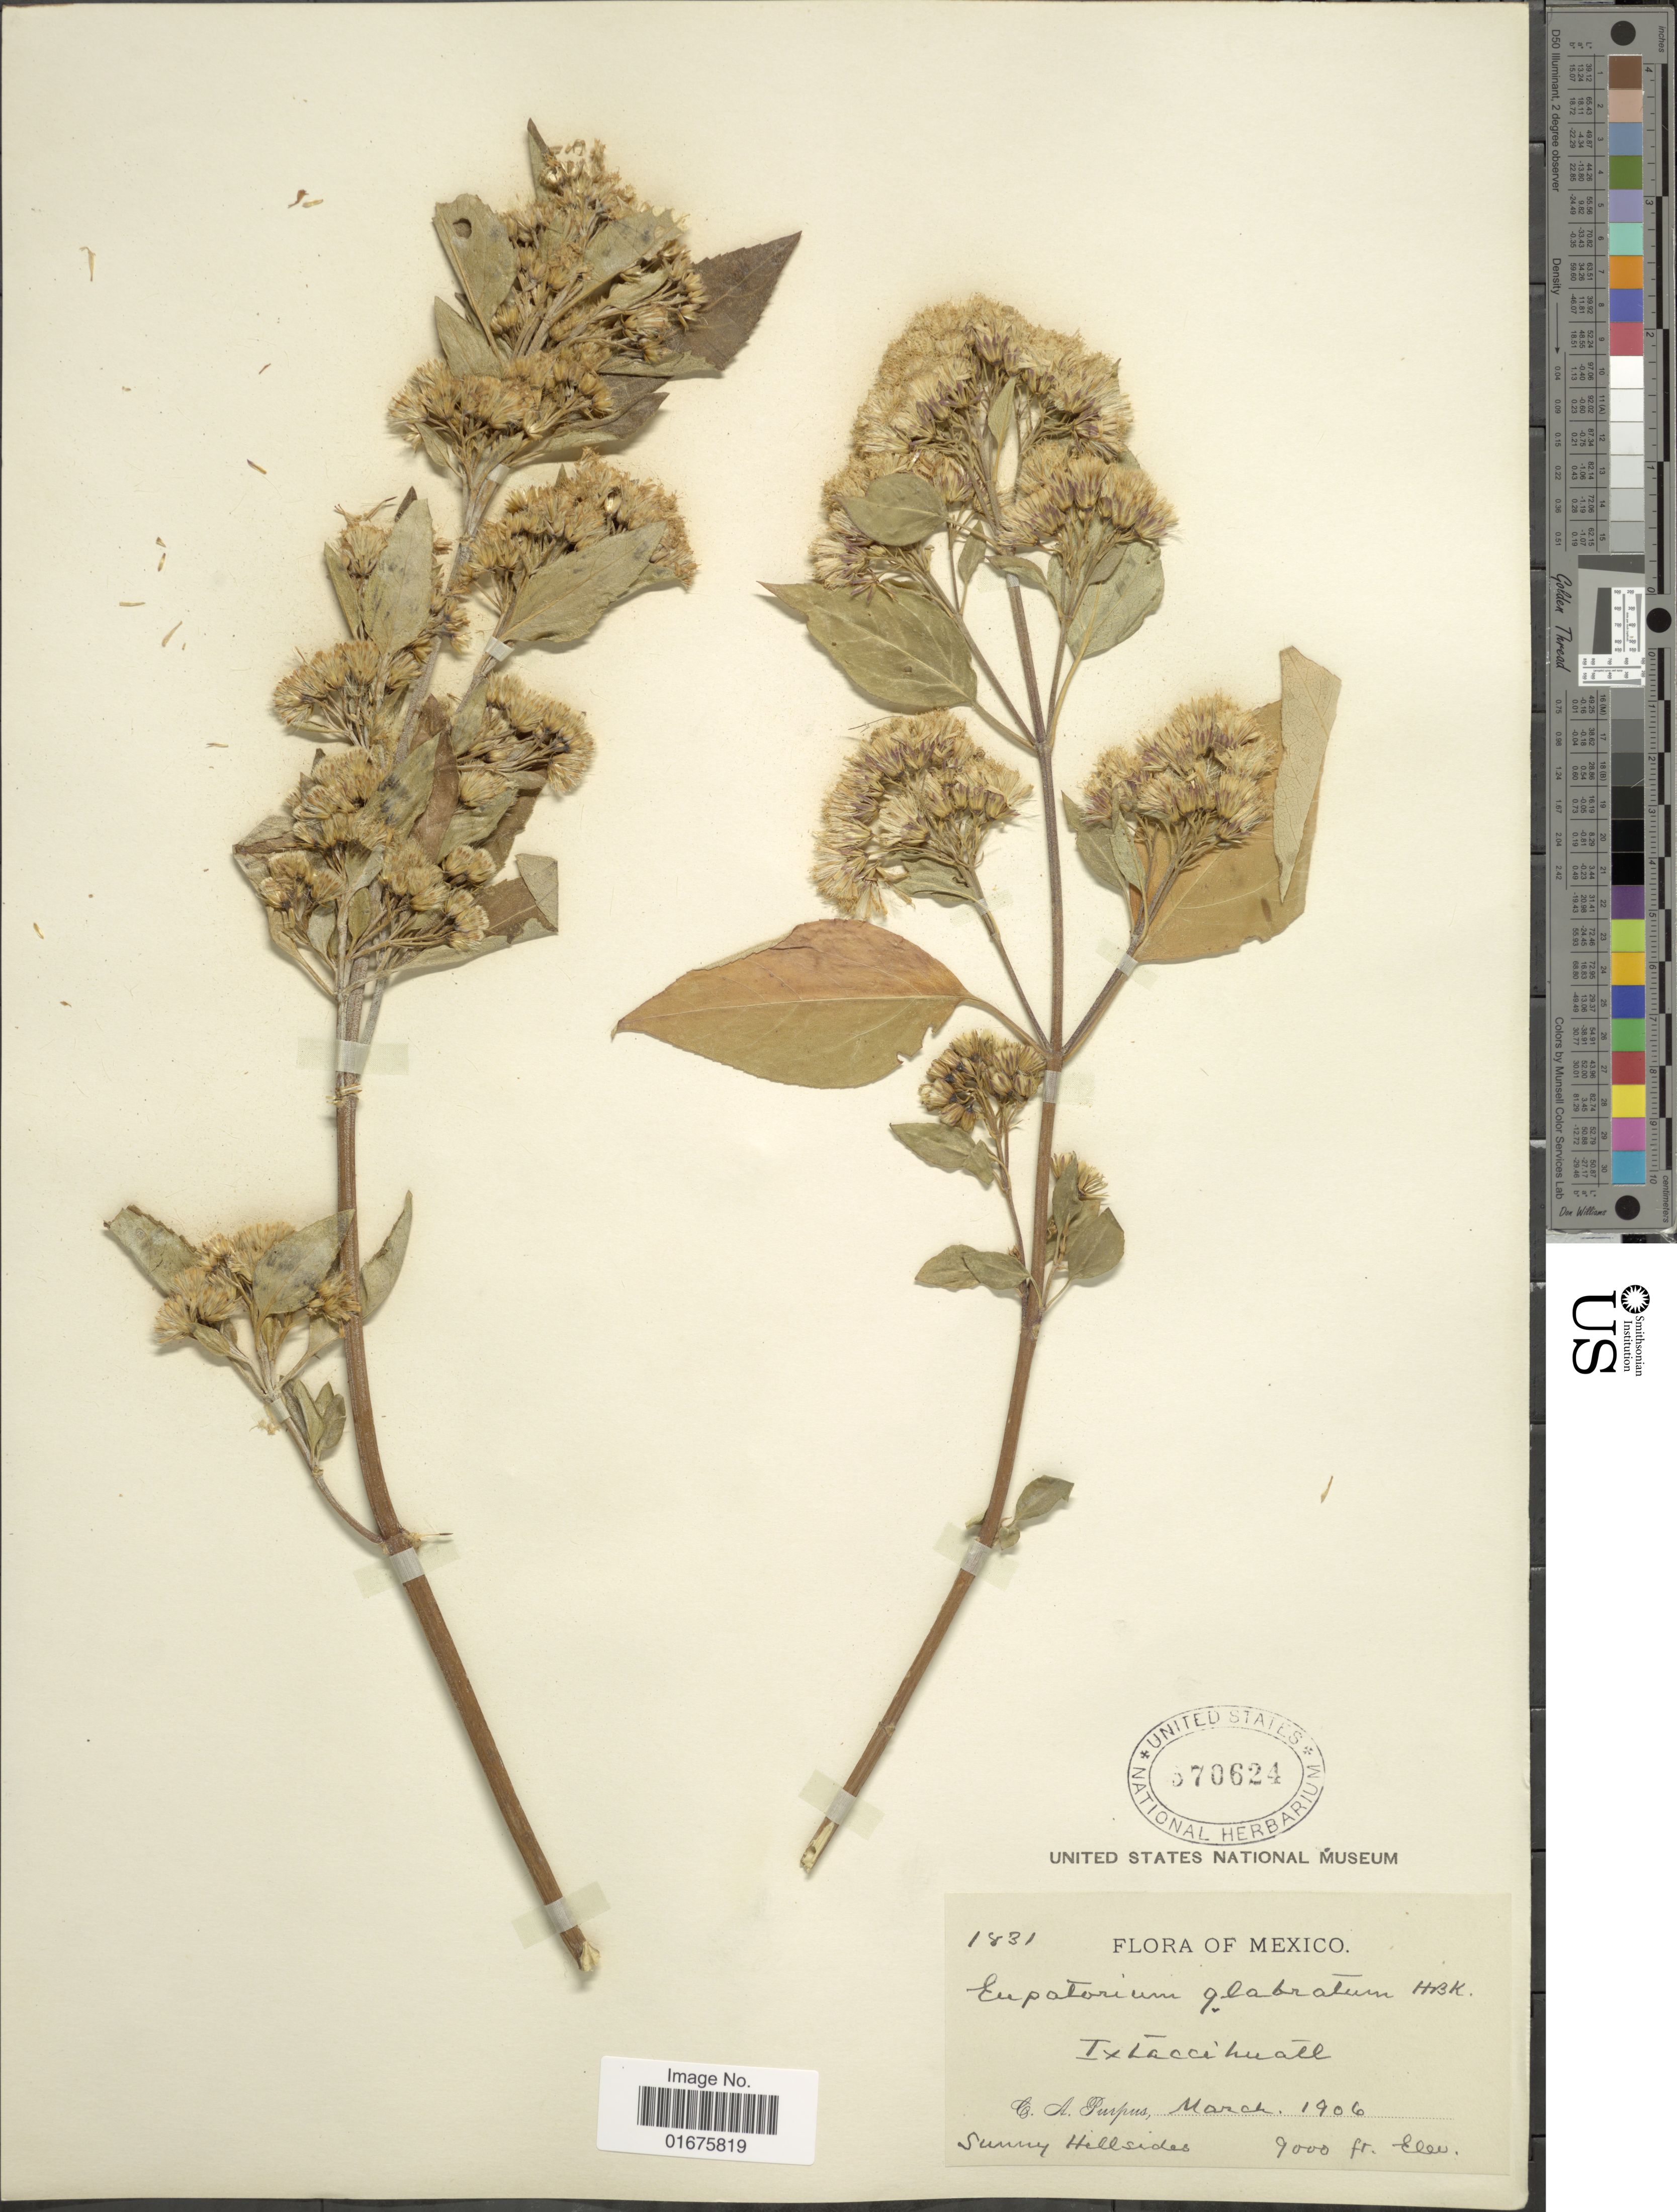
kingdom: Plantae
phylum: Tracheophyta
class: Magnoliopsida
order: Asterales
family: Asteraceae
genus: Ageratina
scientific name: Ageratina glabrata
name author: (Kunth) R.M. King & H. Rob.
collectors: C. A. Purpus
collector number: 1831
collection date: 1906-03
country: Mexico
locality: Ixtaccihuatl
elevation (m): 2743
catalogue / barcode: US 570624